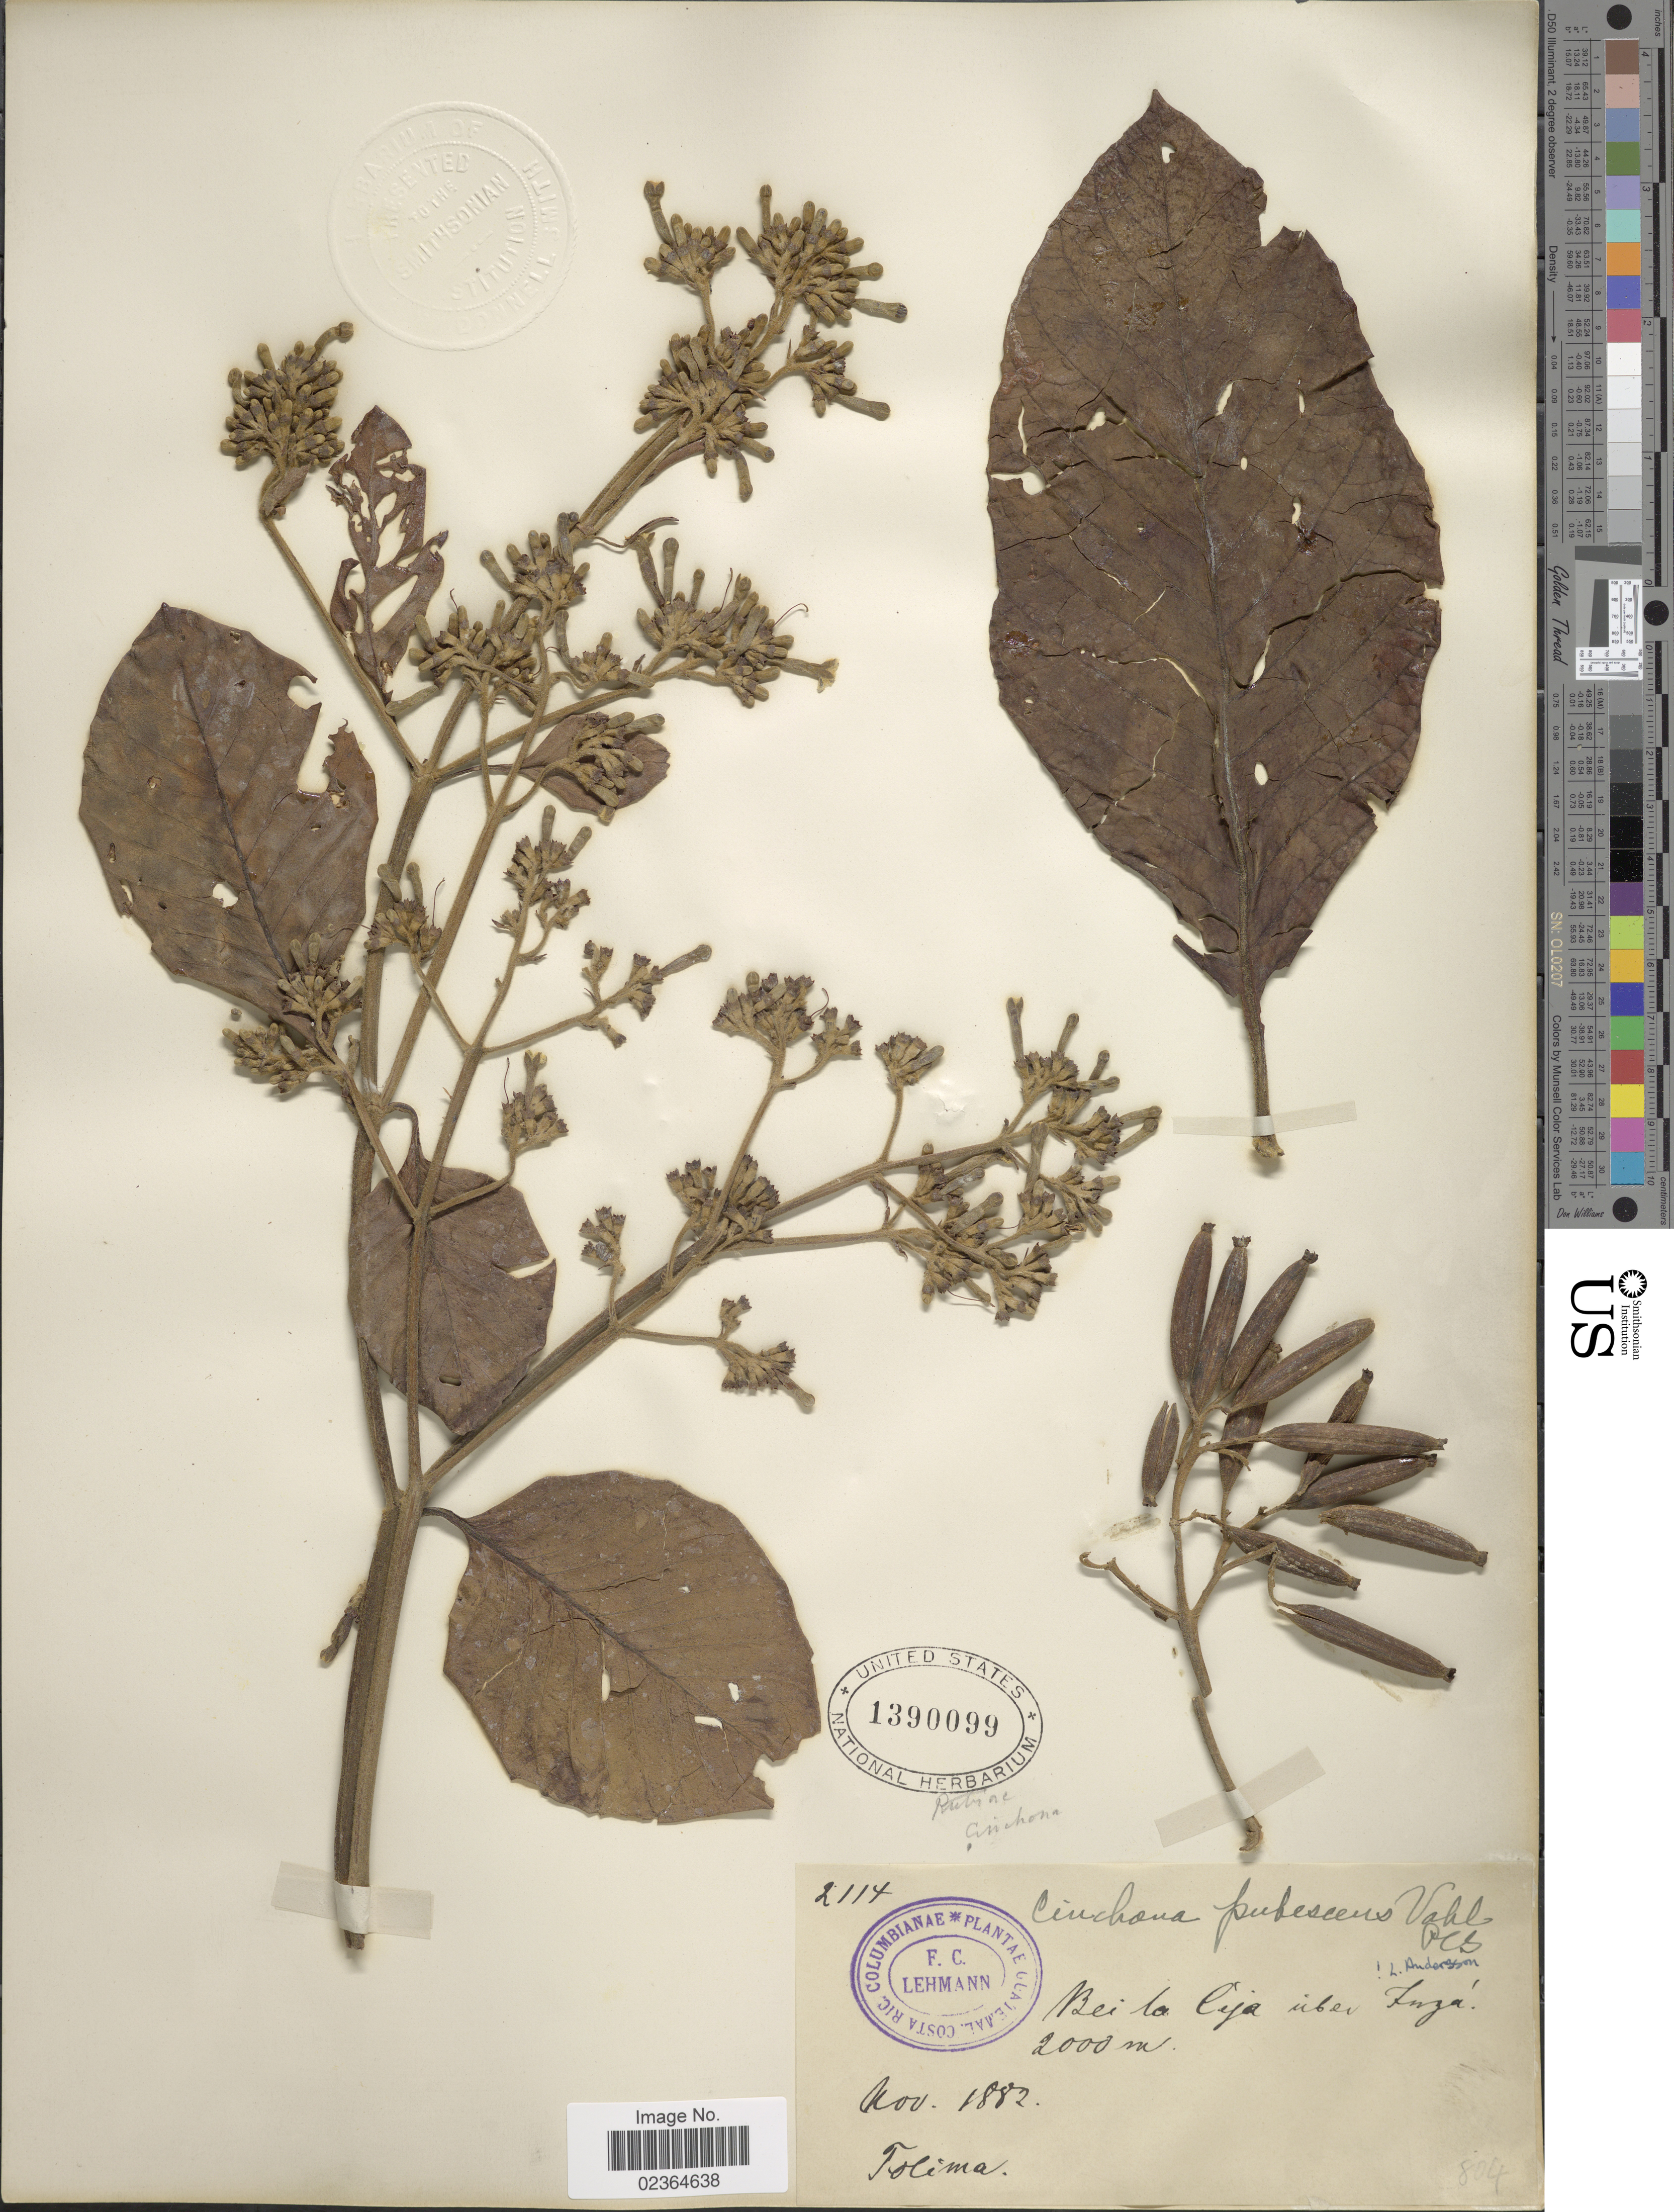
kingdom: Plantae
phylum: Tracheophyta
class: Magnoliopsida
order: Gentianales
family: Rubiaceae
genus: Cinchona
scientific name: Cinchona pubescens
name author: Vahl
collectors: F. C. Lehmann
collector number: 2114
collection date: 1882-11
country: Colombia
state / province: Tolima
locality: Bei la Ceja über Funza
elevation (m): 2000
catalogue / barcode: US 1390099